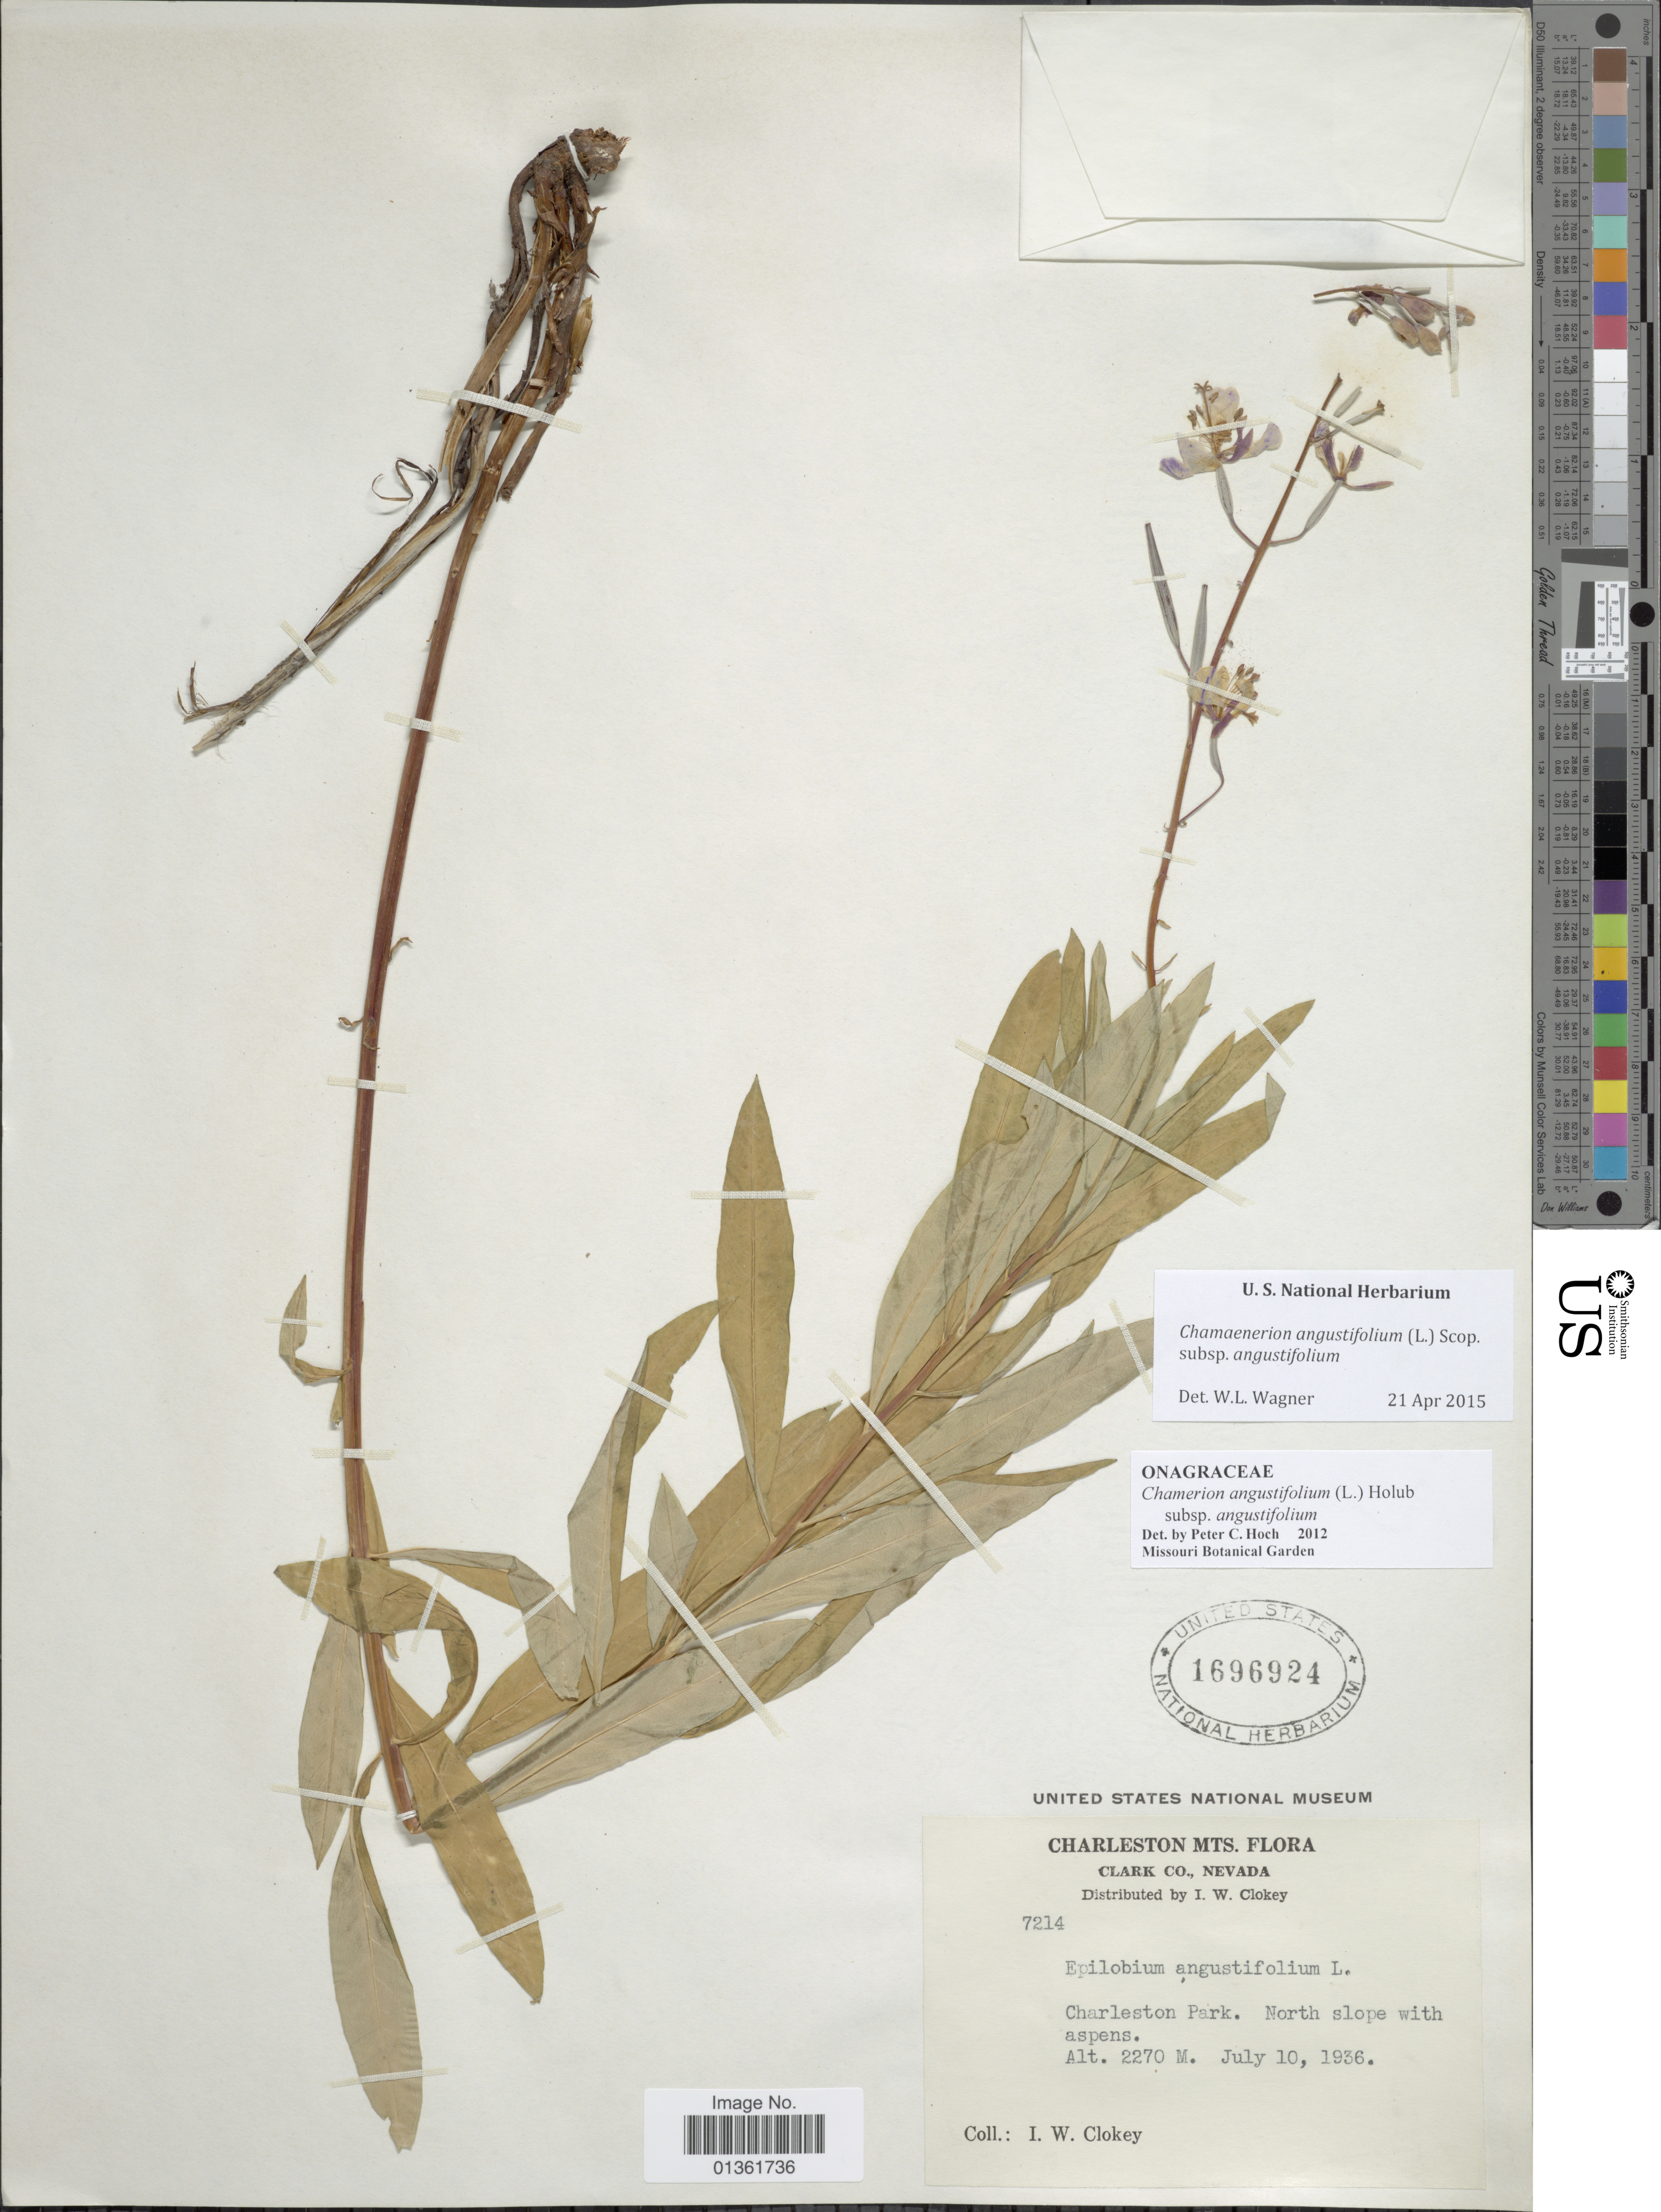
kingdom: Plantae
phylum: Tracheophyta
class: Magnoliopsida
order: Myrtales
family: Onagraceae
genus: Chamaenerion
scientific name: Chamaenerion angustifolium subsp. angustifolium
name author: (L.) Scop.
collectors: I. W. Clokey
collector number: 7214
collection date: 1936-07-10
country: United States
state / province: Nevada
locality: Charleston Mts., Clark Co., Charleston Park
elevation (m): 2270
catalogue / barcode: US 1696924